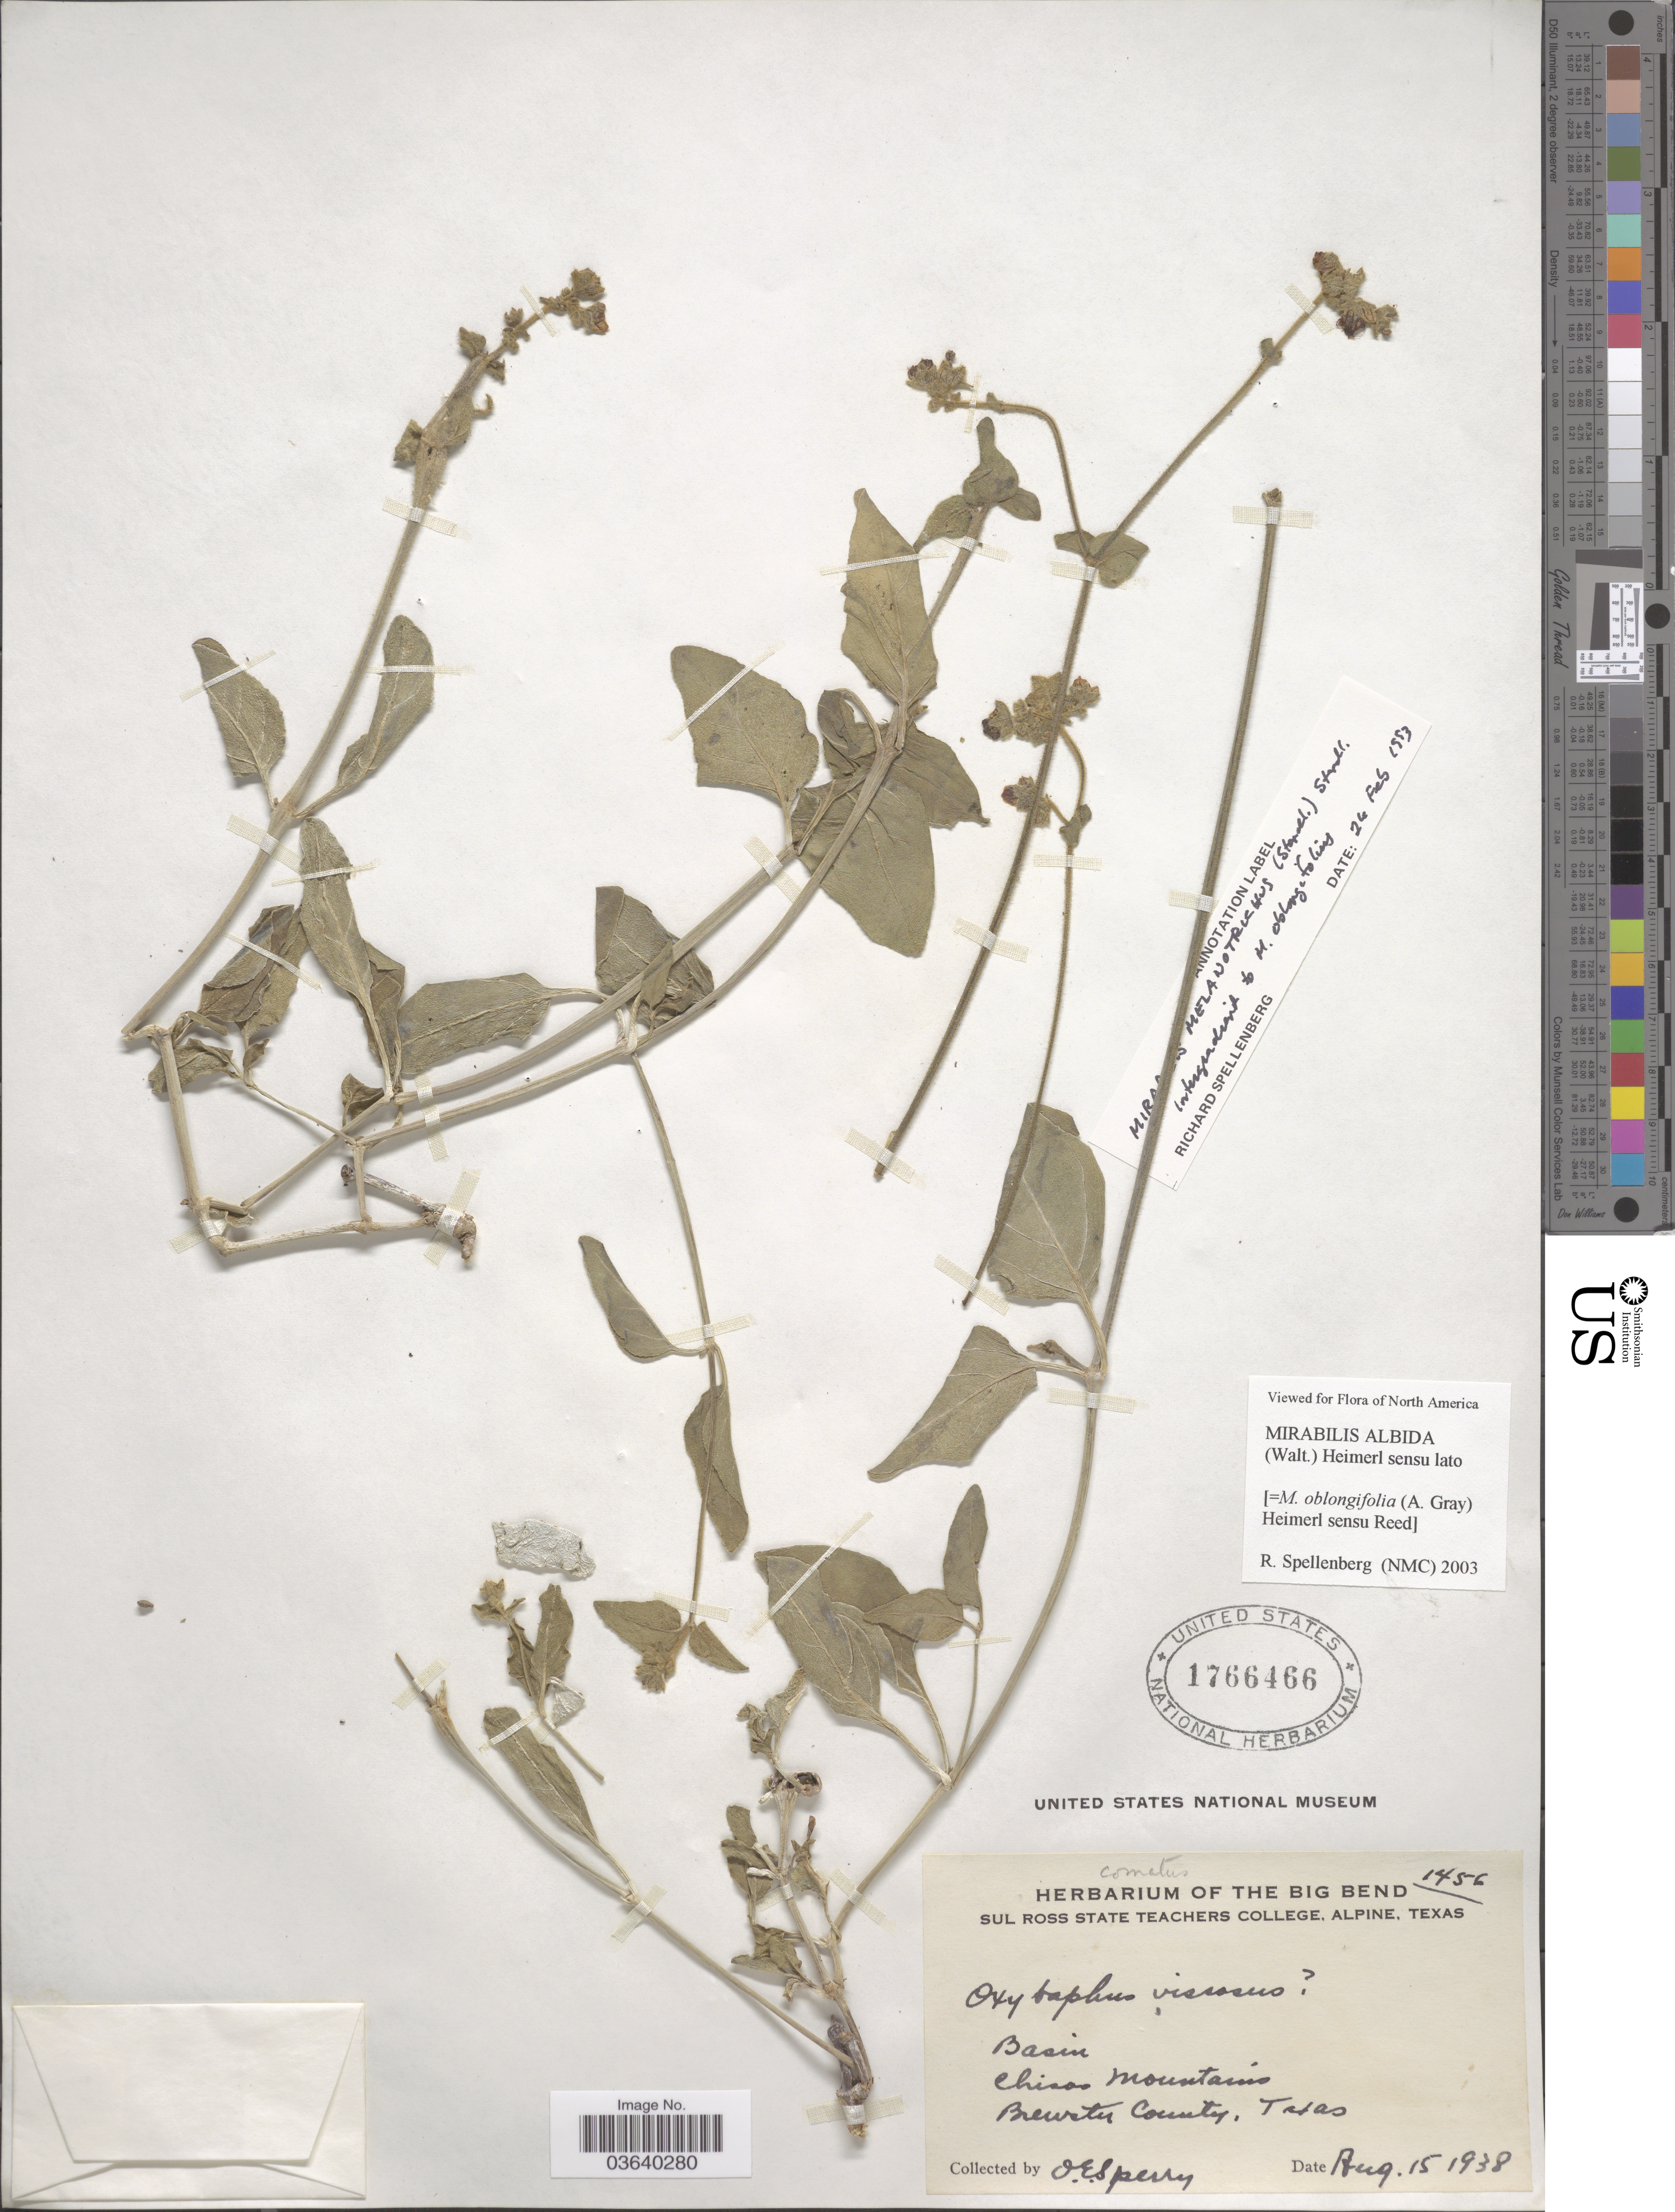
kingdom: Plantae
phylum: Tracheophyta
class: Magnoliopsida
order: Caryophyllales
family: Nyctaginaceae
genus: Mirabilis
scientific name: Mirabilis albida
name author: (Walter) Heimerl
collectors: O. E. Sperry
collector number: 1456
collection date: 1938-08-15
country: United States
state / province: Texas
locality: Basin Chisos Mountains Brewster County.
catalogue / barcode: US 1766466